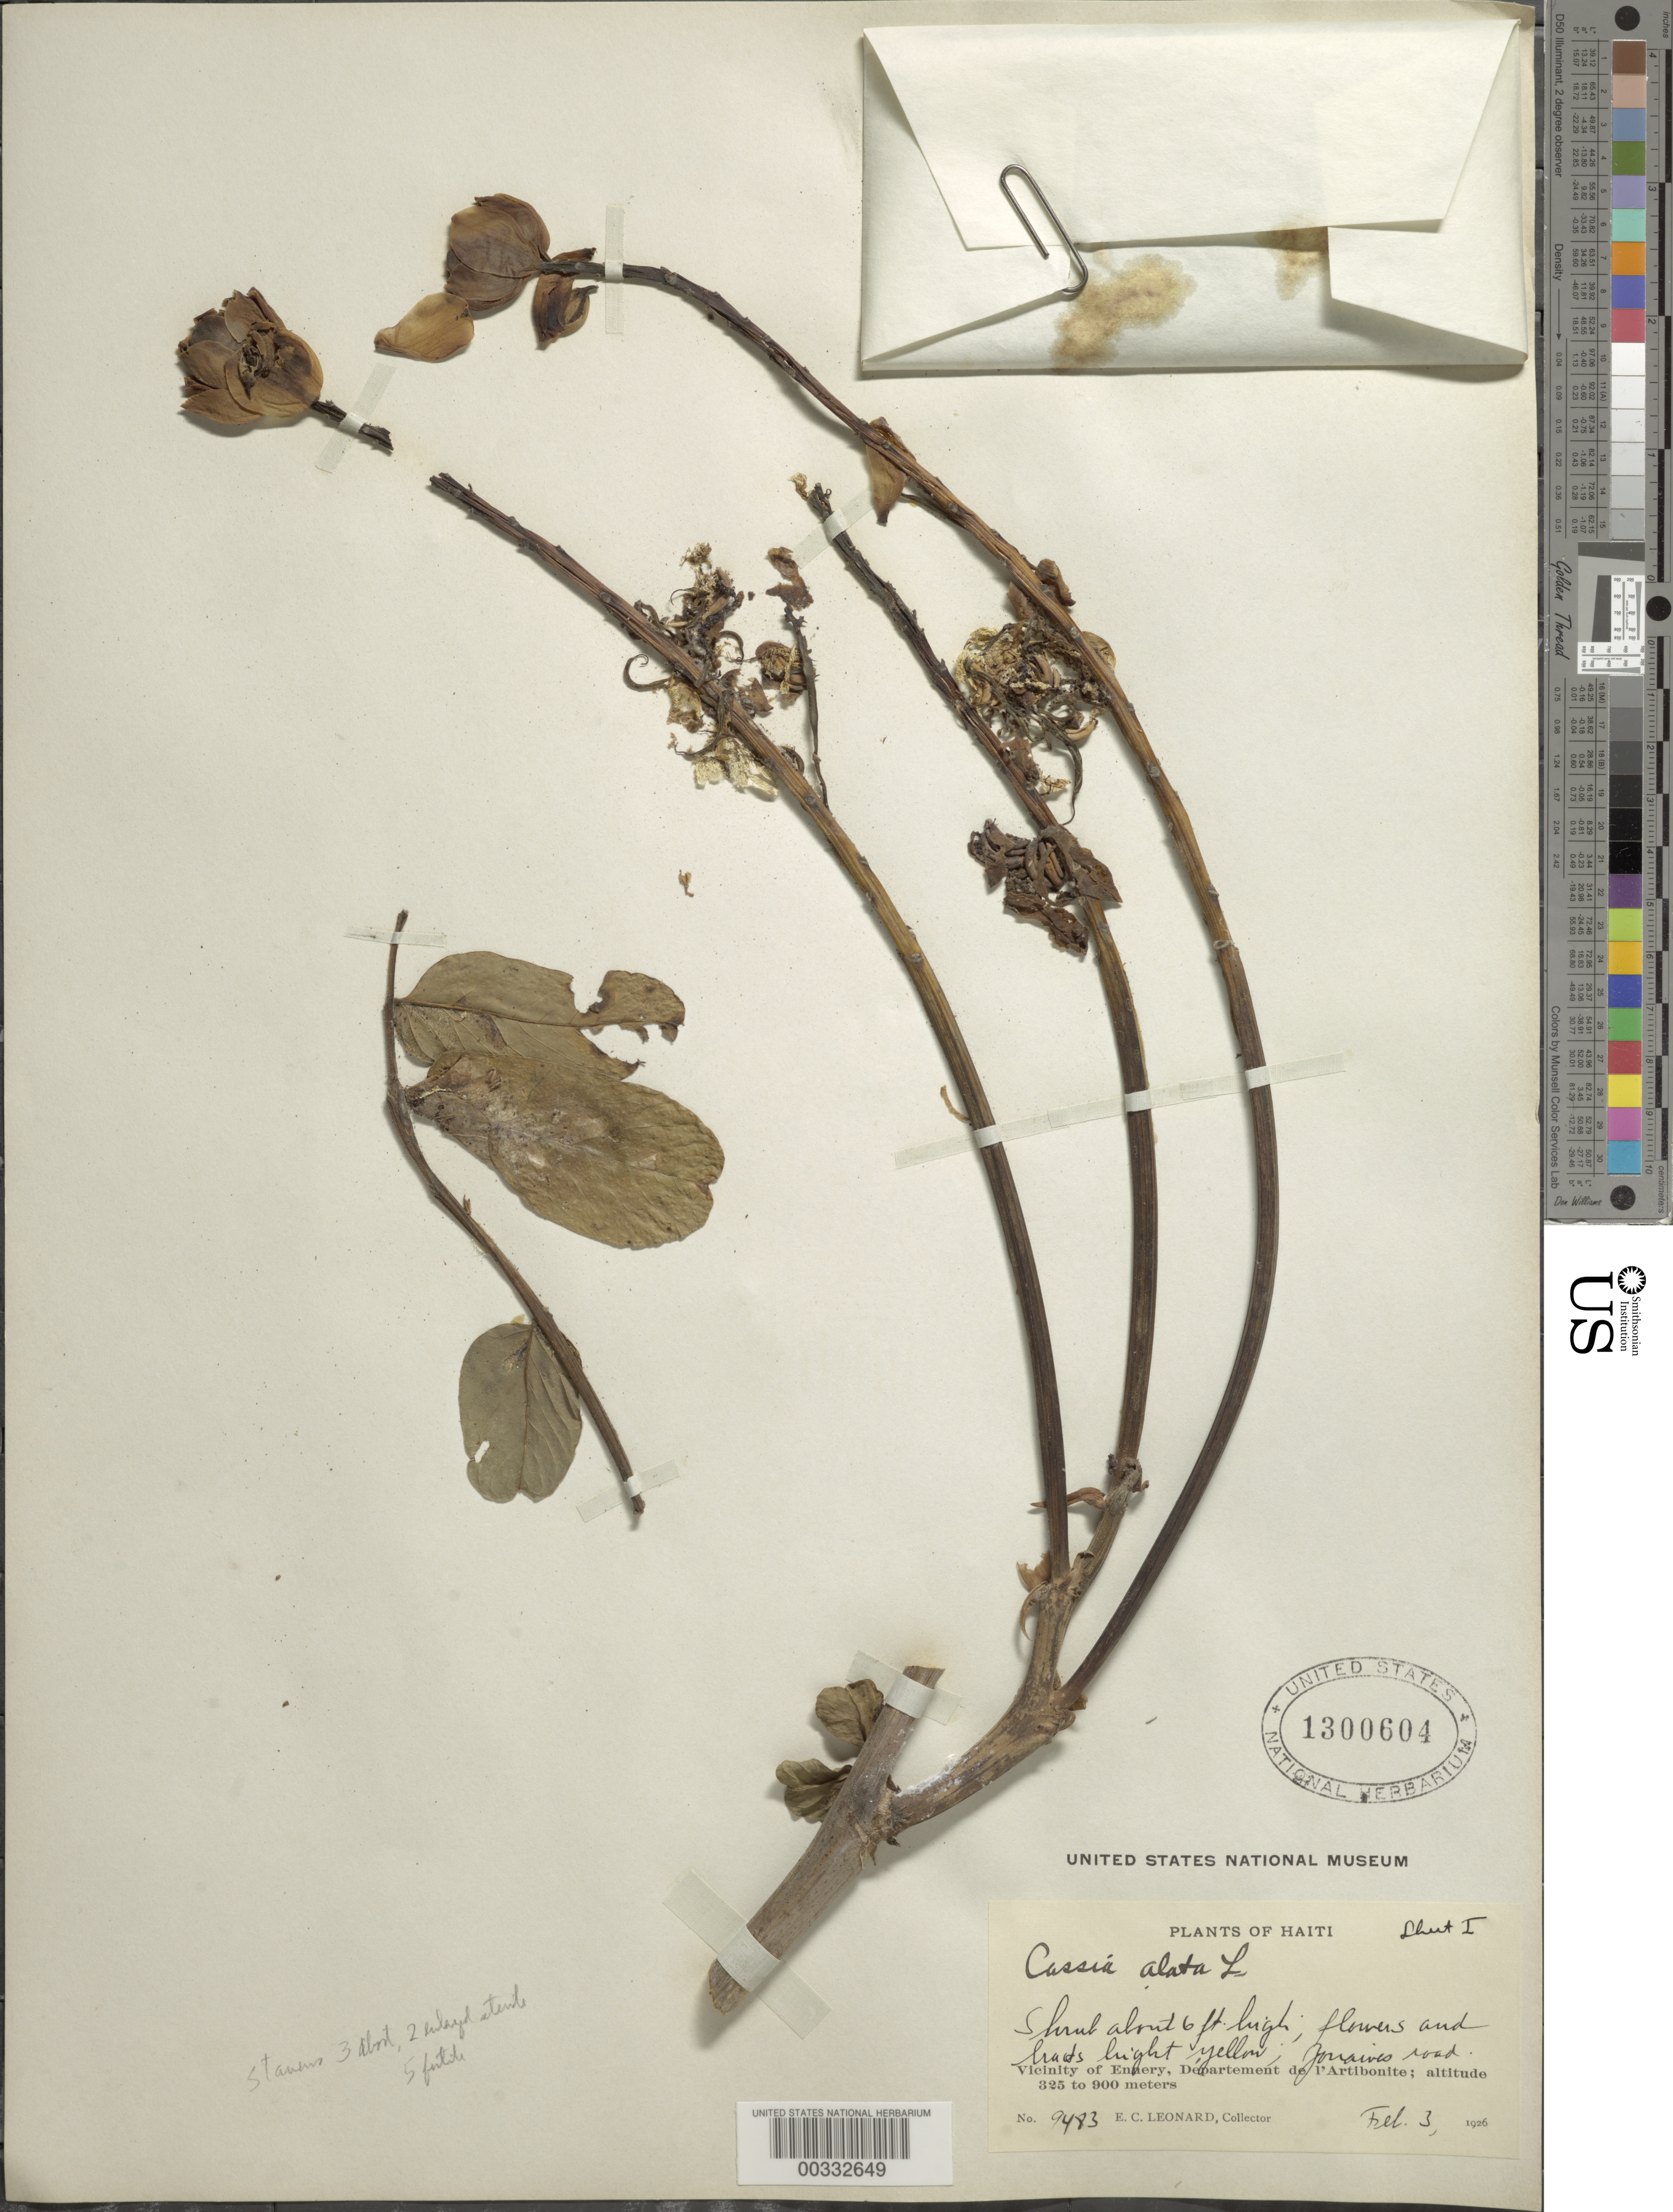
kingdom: Plantae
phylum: Tracheophyta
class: Magnoliopsida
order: Fabales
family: Fabaceae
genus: Senna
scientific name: Senna alata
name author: (L.) Roxb.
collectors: E. C. Leonard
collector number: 9483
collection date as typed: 03 Feb 1926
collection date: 1926-02-03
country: Haiti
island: Hispaniola Island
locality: Jorraives road; vicinity of ennery; dept of l'artibonite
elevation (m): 325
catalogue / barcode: US 1300604